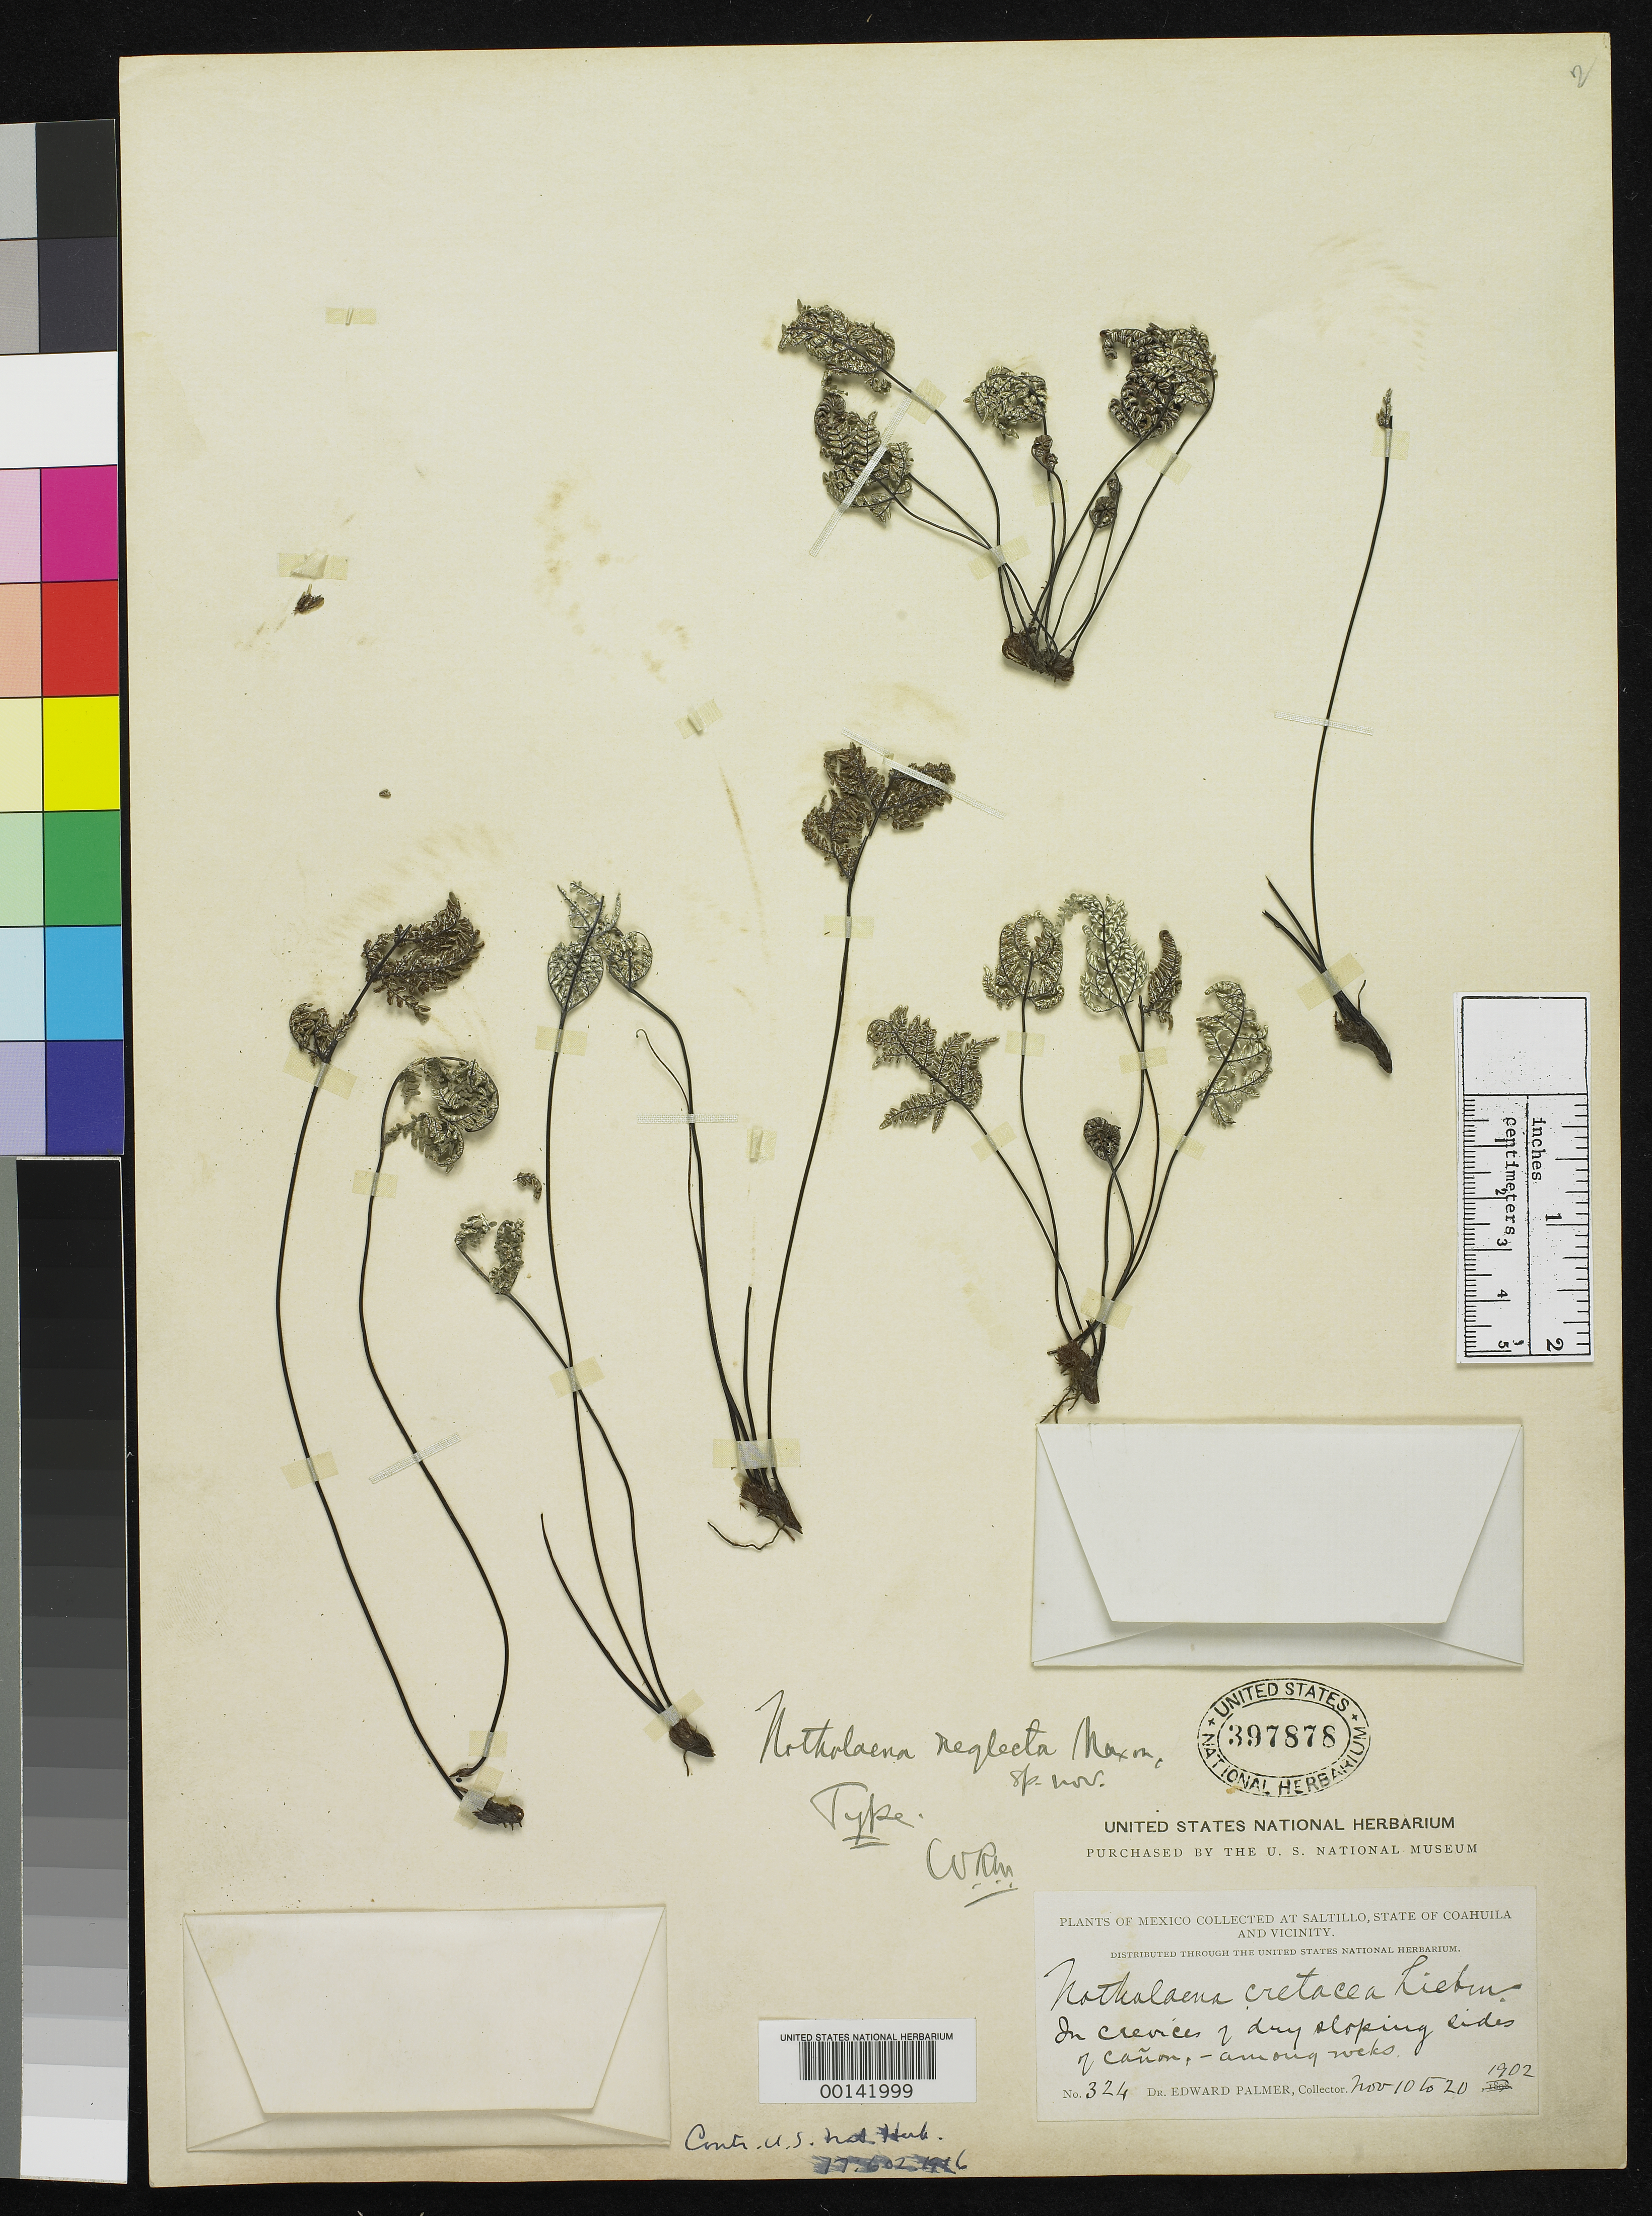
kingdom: Plantae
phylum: Tracheophyta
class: Polypodiopsida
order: Polypodiales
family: Pteridaceae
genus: Notholaena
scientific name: Notholaena neglecta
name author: Maxon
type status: Holotype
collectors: E. Palmer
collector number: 324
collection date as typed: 1902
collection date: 1902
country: Mexico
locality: E of Monserrat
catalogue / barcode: US 397878